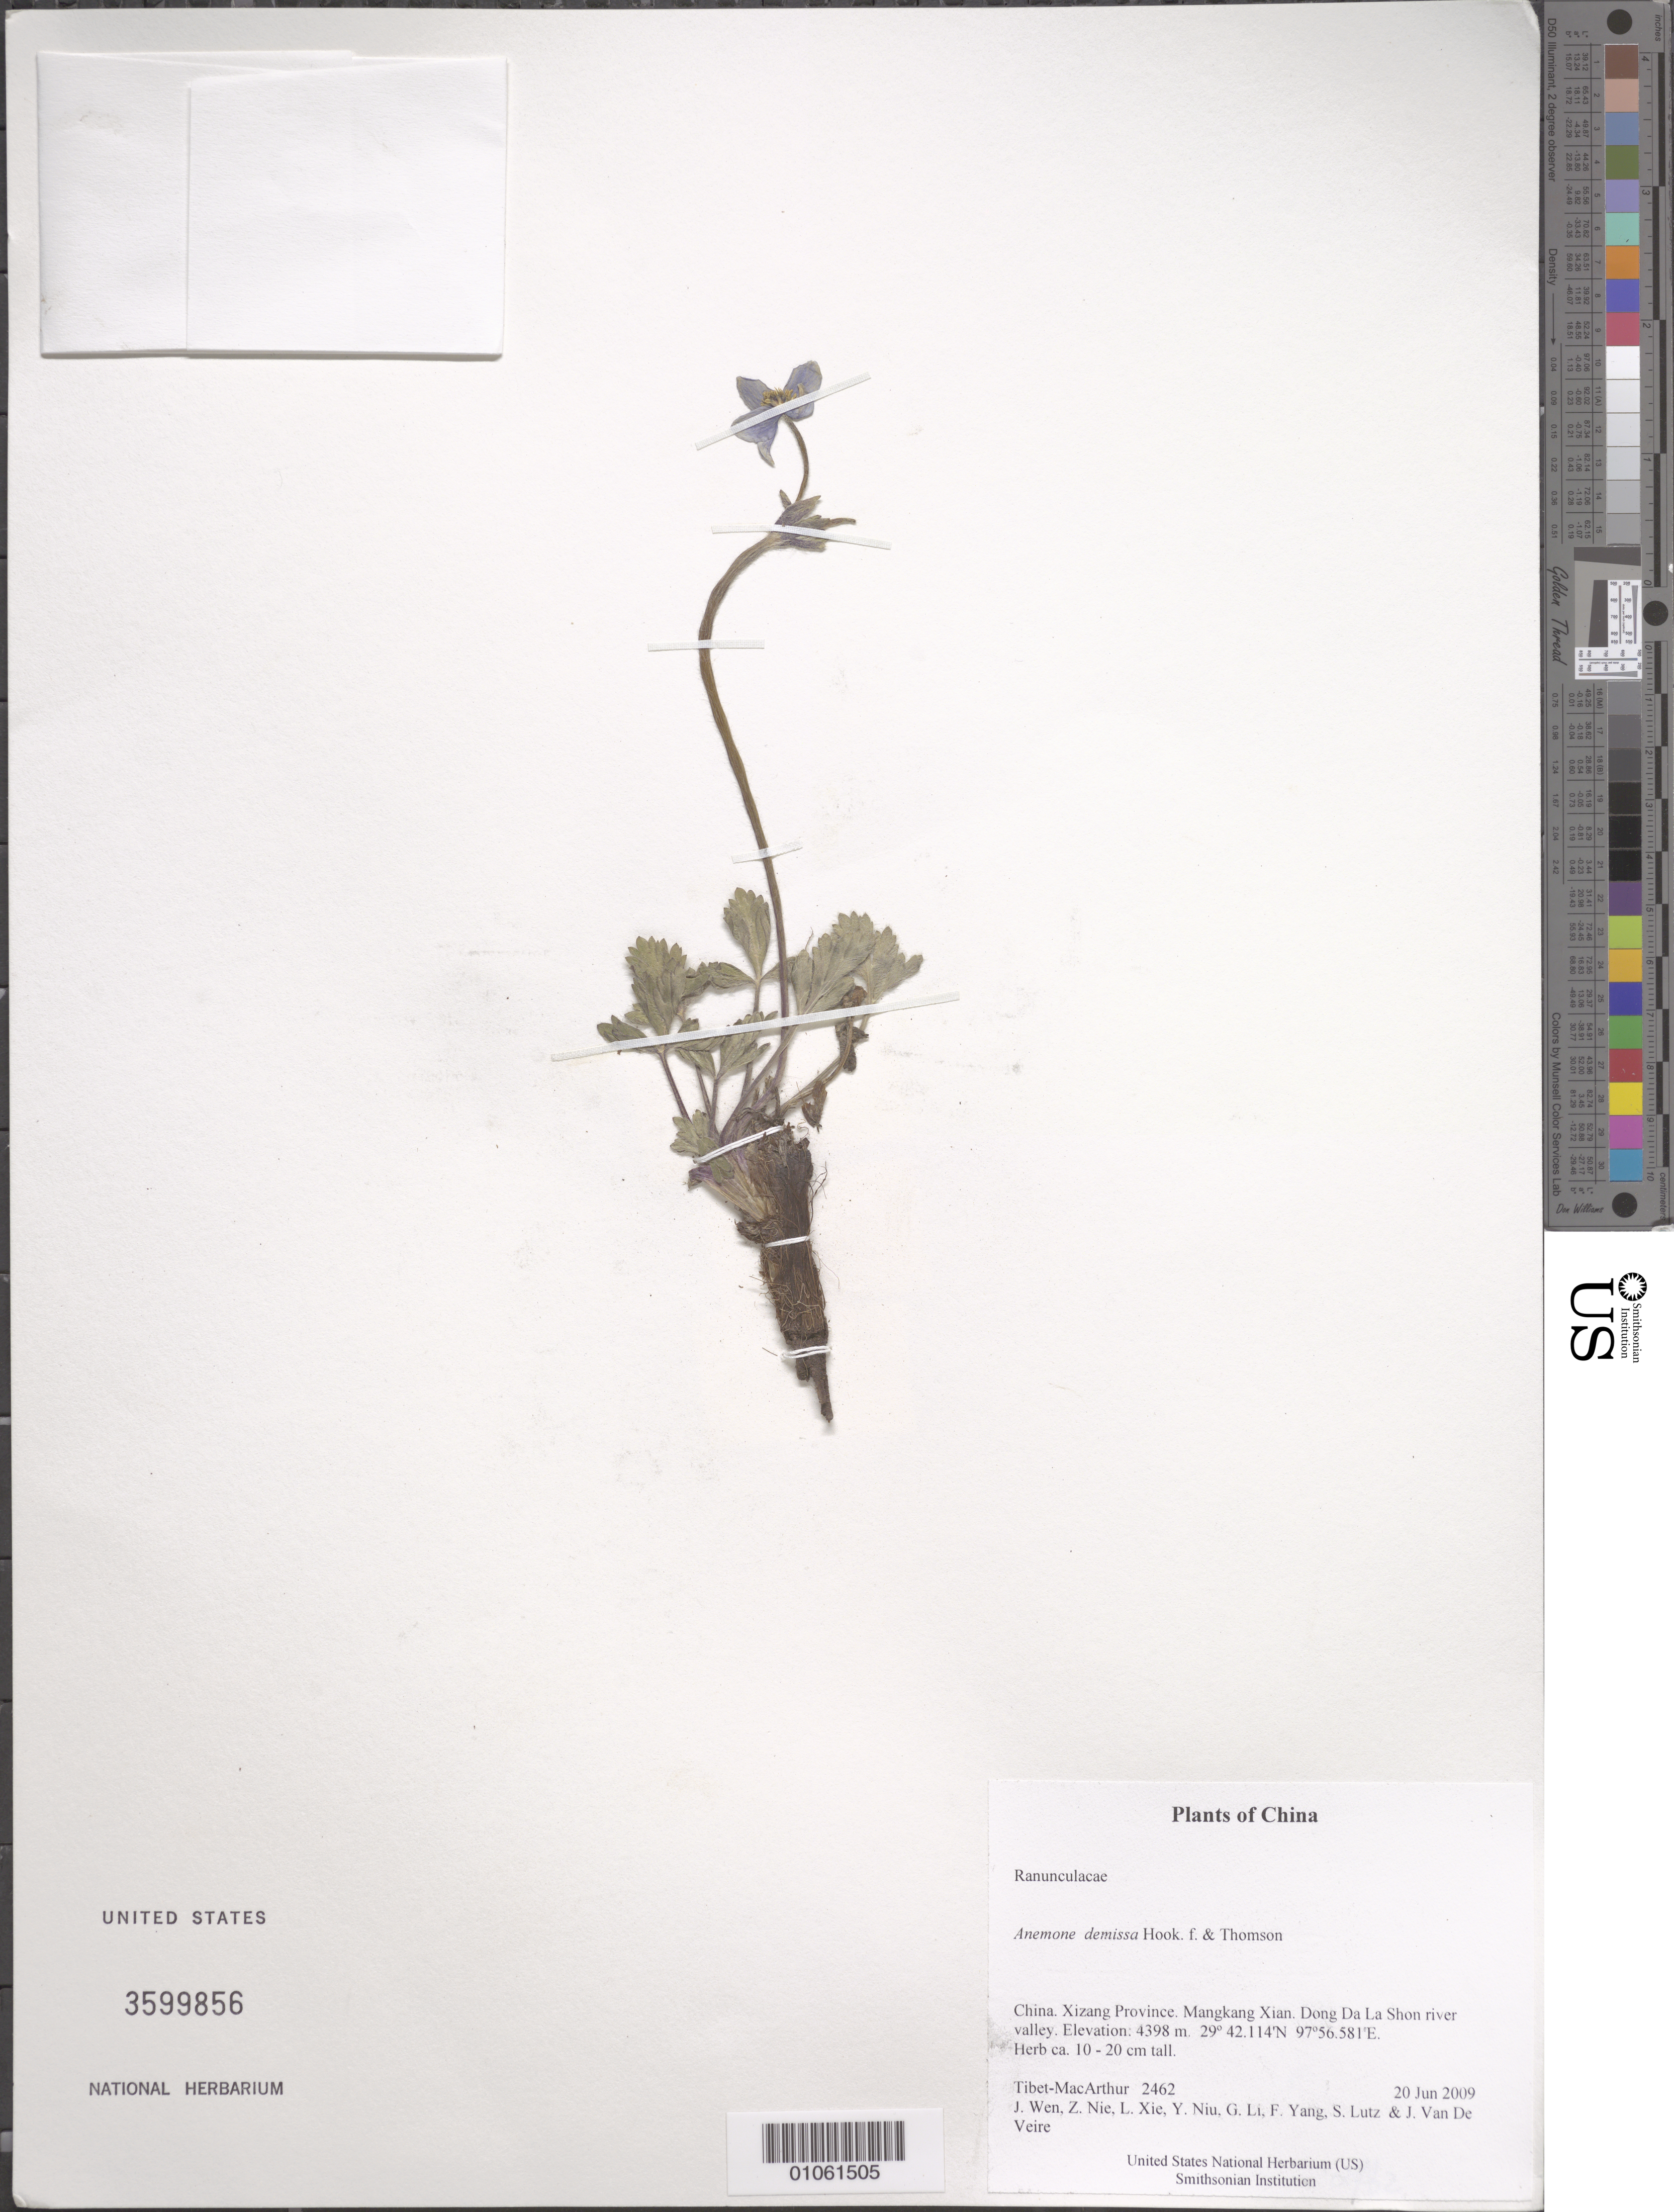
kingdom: Plantae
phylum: Tracheophyta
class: Magnoliopsida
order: Ranunculales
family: Ranunculaceae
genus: Anemone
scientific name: Anemone demissa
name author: (Thomson) Hook.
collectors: Tibet-MacArthur, J. Wen, Z. Nie, L. Xie, Y. Niu, G. Li, F. Yang, S. Lutz & J. Van De Veire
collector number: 2462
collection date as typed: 20 Jun 2009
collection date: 2009-06-20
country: China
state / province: Xizang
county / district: Mangkang Xian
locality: Dong Da La Shon river valley.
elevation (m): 4398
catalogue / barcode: US 3599856